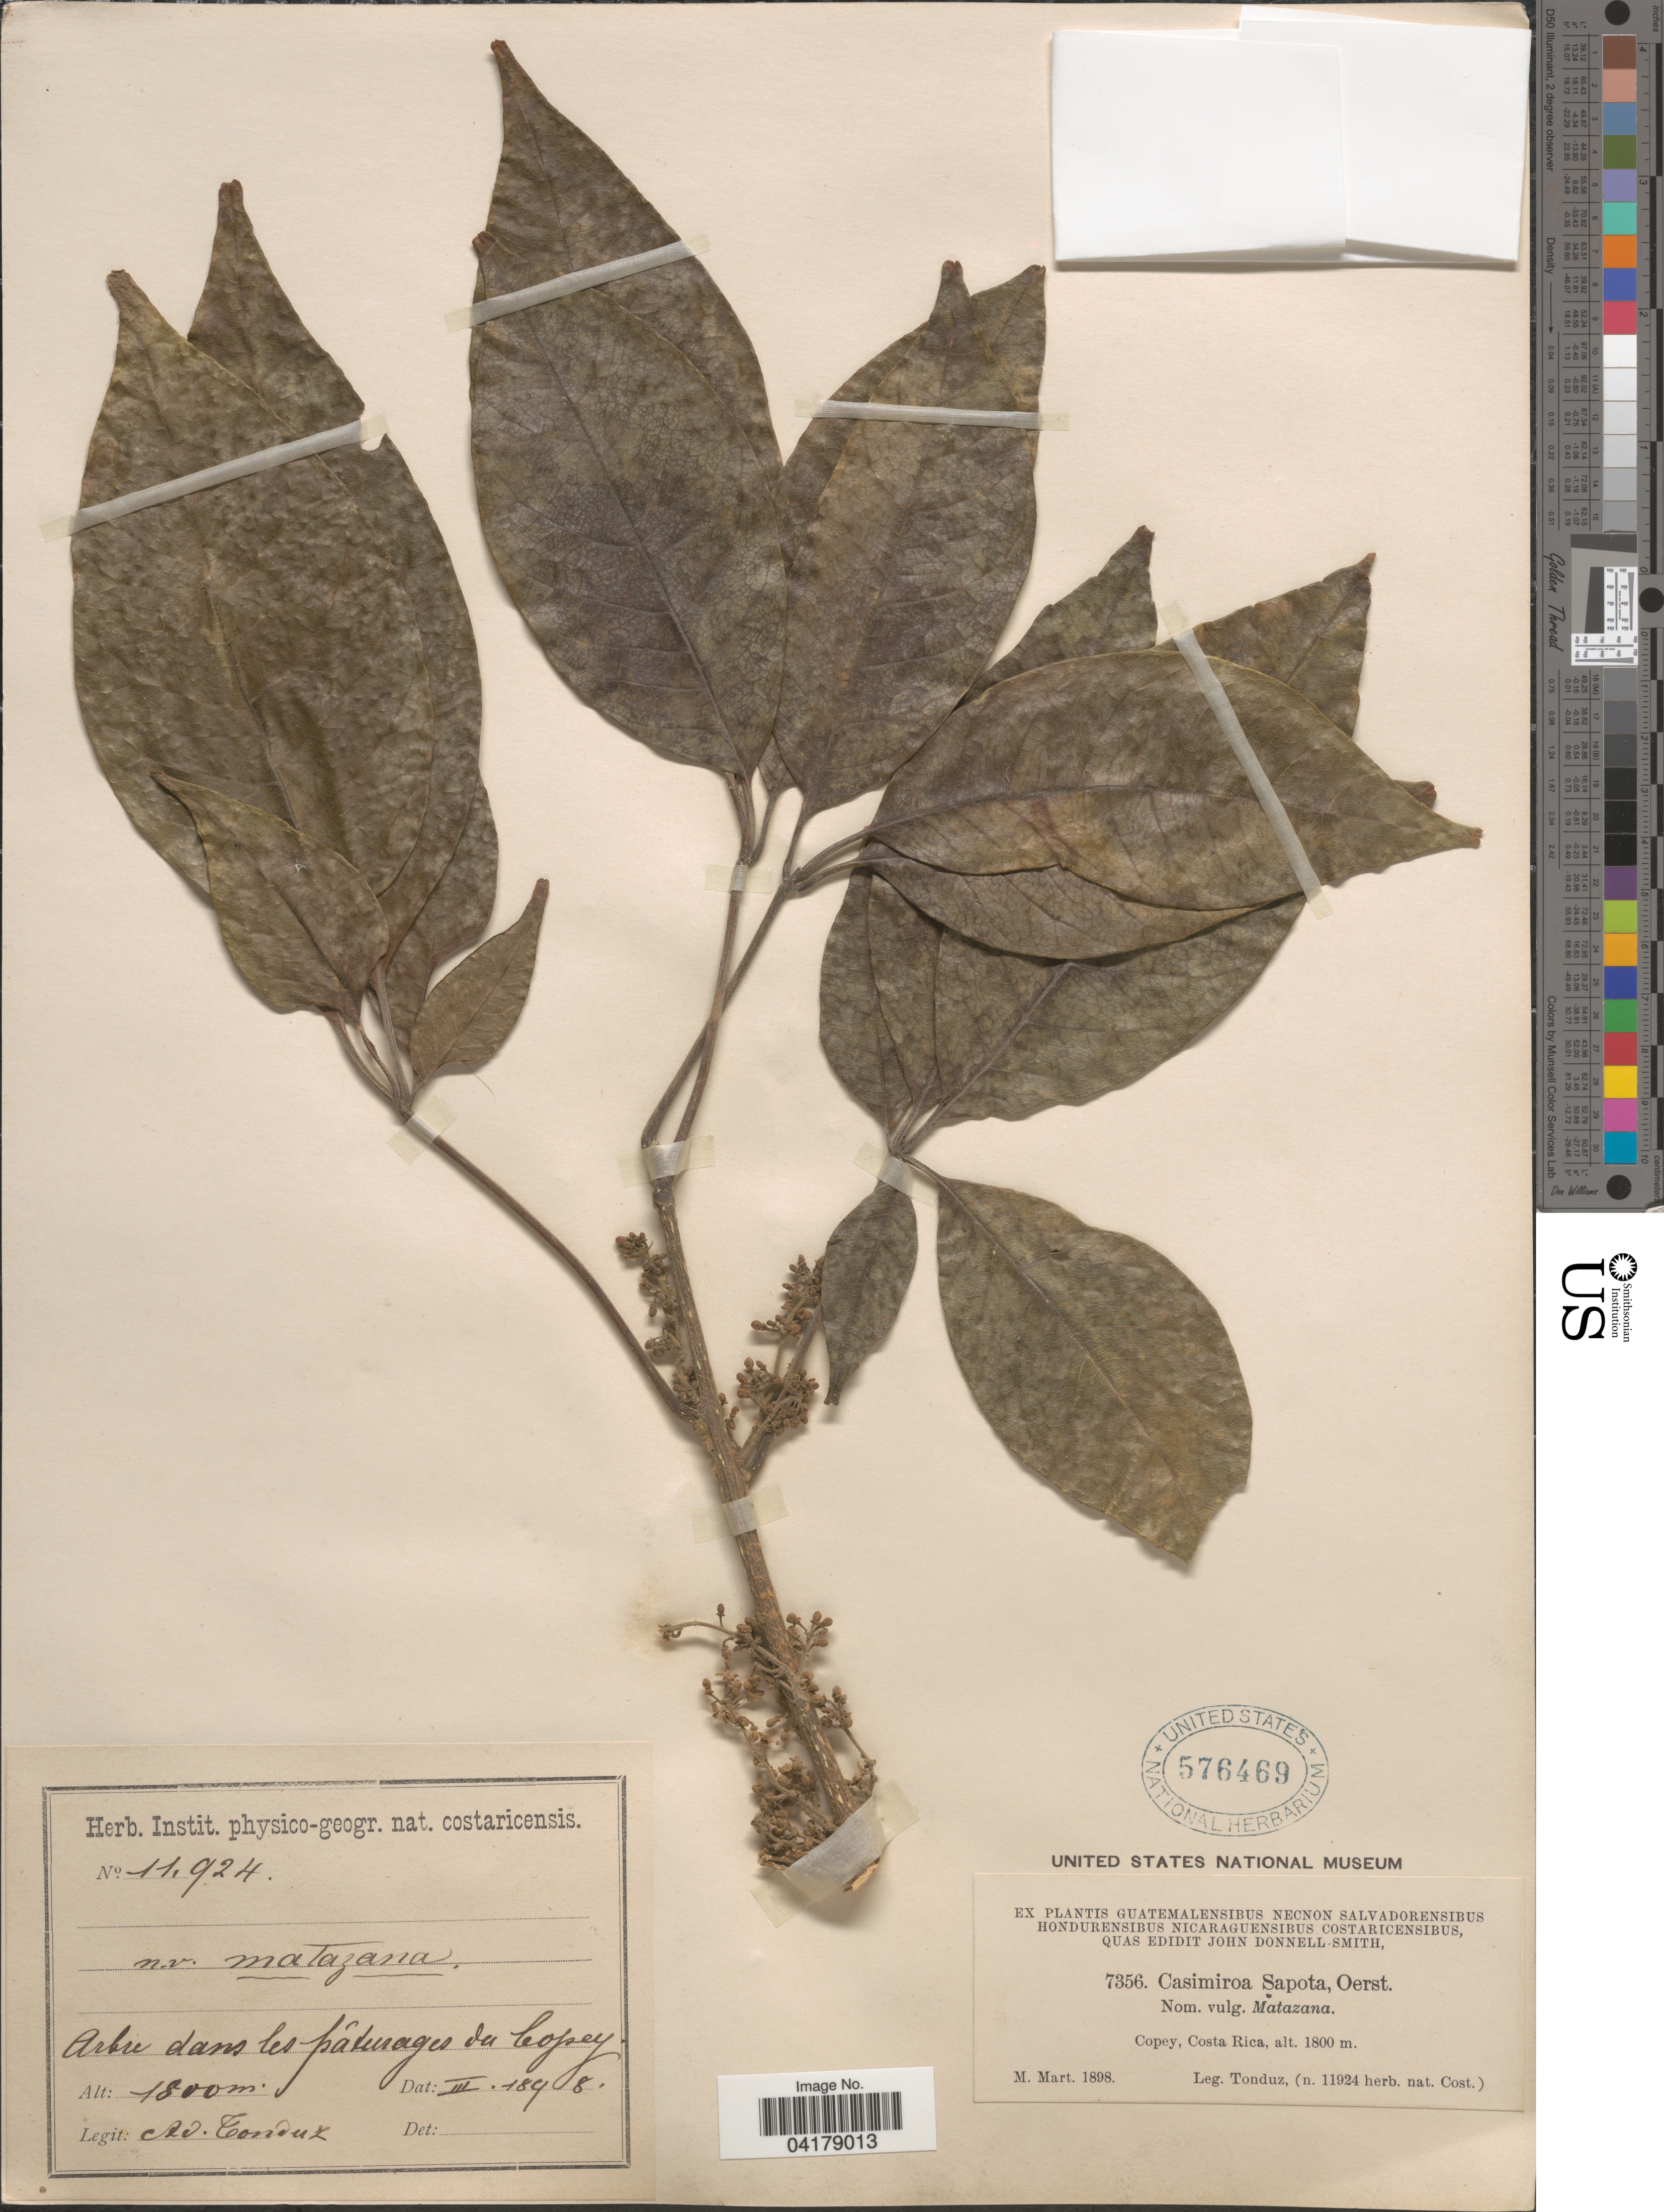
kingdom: Plantae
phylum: Tracheophyta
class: Magnoliopsida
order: Sapindales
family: Rutaceae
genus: Casimiroa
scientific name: Casimiroa sapota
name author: Oerst.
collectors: A. Tonduz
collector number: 7356/11924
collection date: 1898-03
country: Costa Rica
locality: Copey.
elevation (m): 1800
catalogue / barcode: US 576469